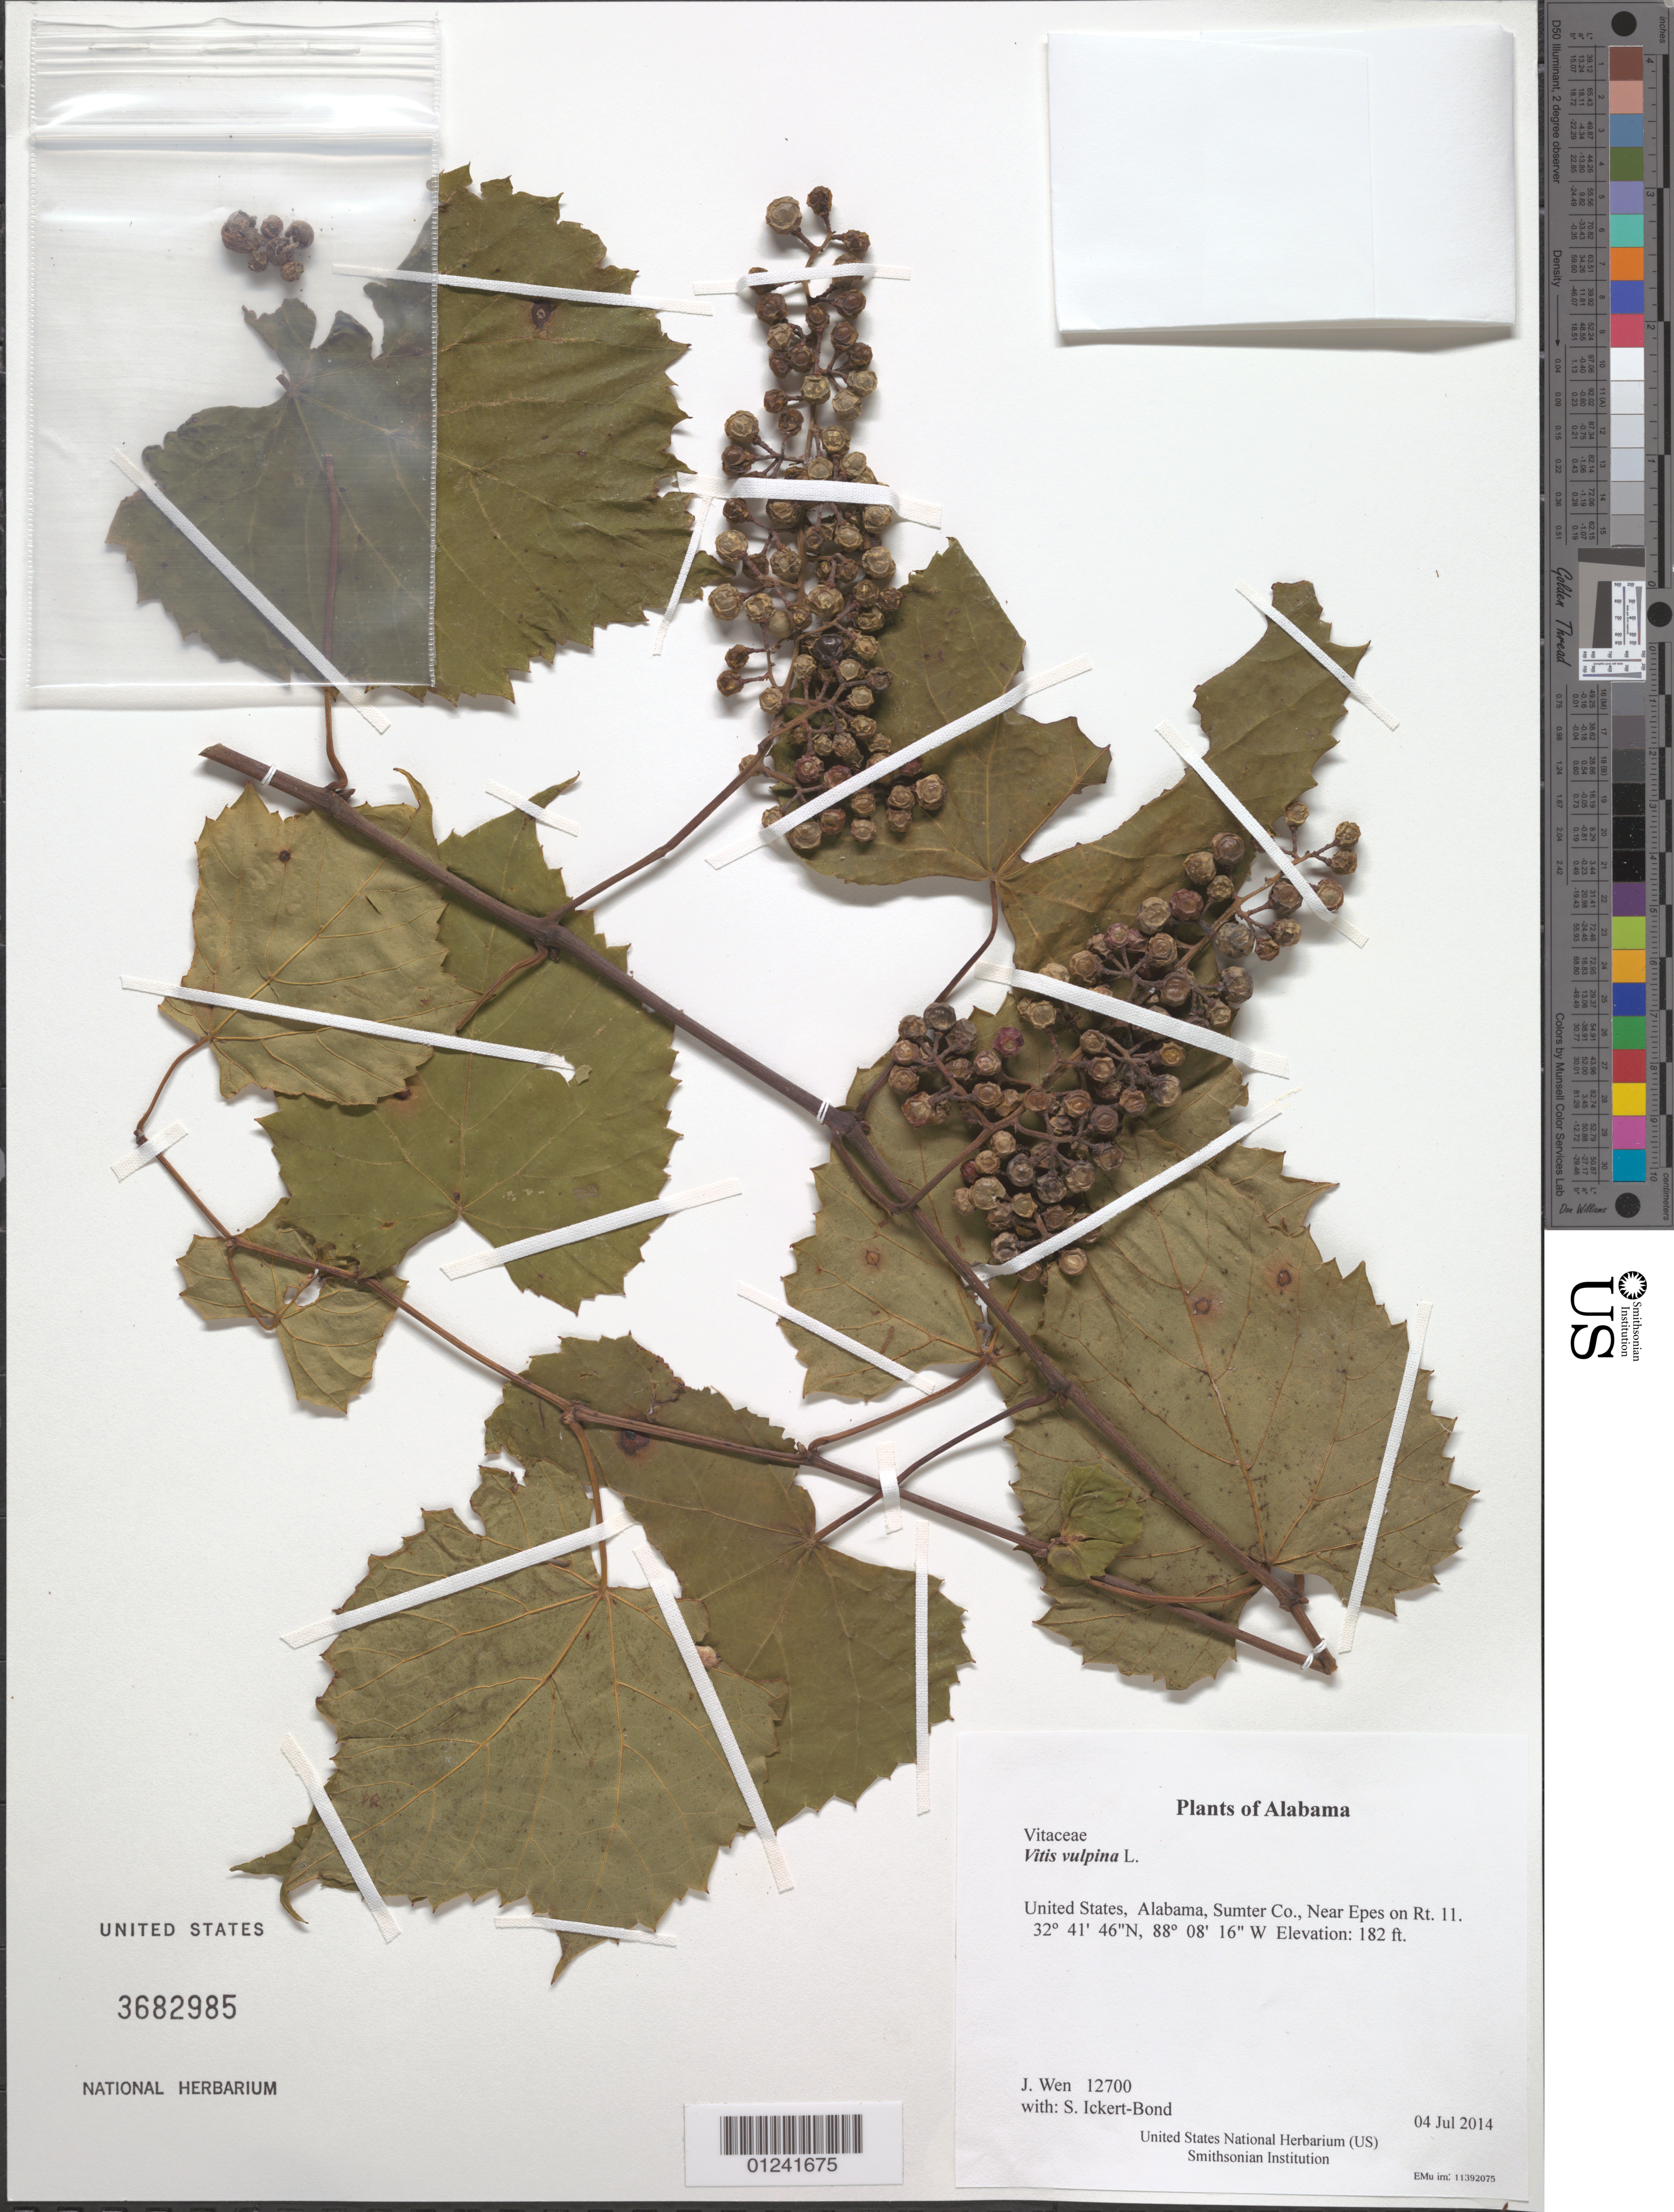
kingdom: Plantae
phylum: Tracheophyta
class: Magnoliopsida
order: Vitales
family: Vitaceae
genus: Vitis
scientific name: Vitis vulpina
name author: L.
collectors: J. Wen & S. Ickert-Bond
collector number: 12700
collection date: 2014-07-04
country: United States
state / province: Alabama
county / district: Sumter Co.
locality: Near Epes on Rt. 11.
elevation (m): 55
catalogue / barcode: US 3682985